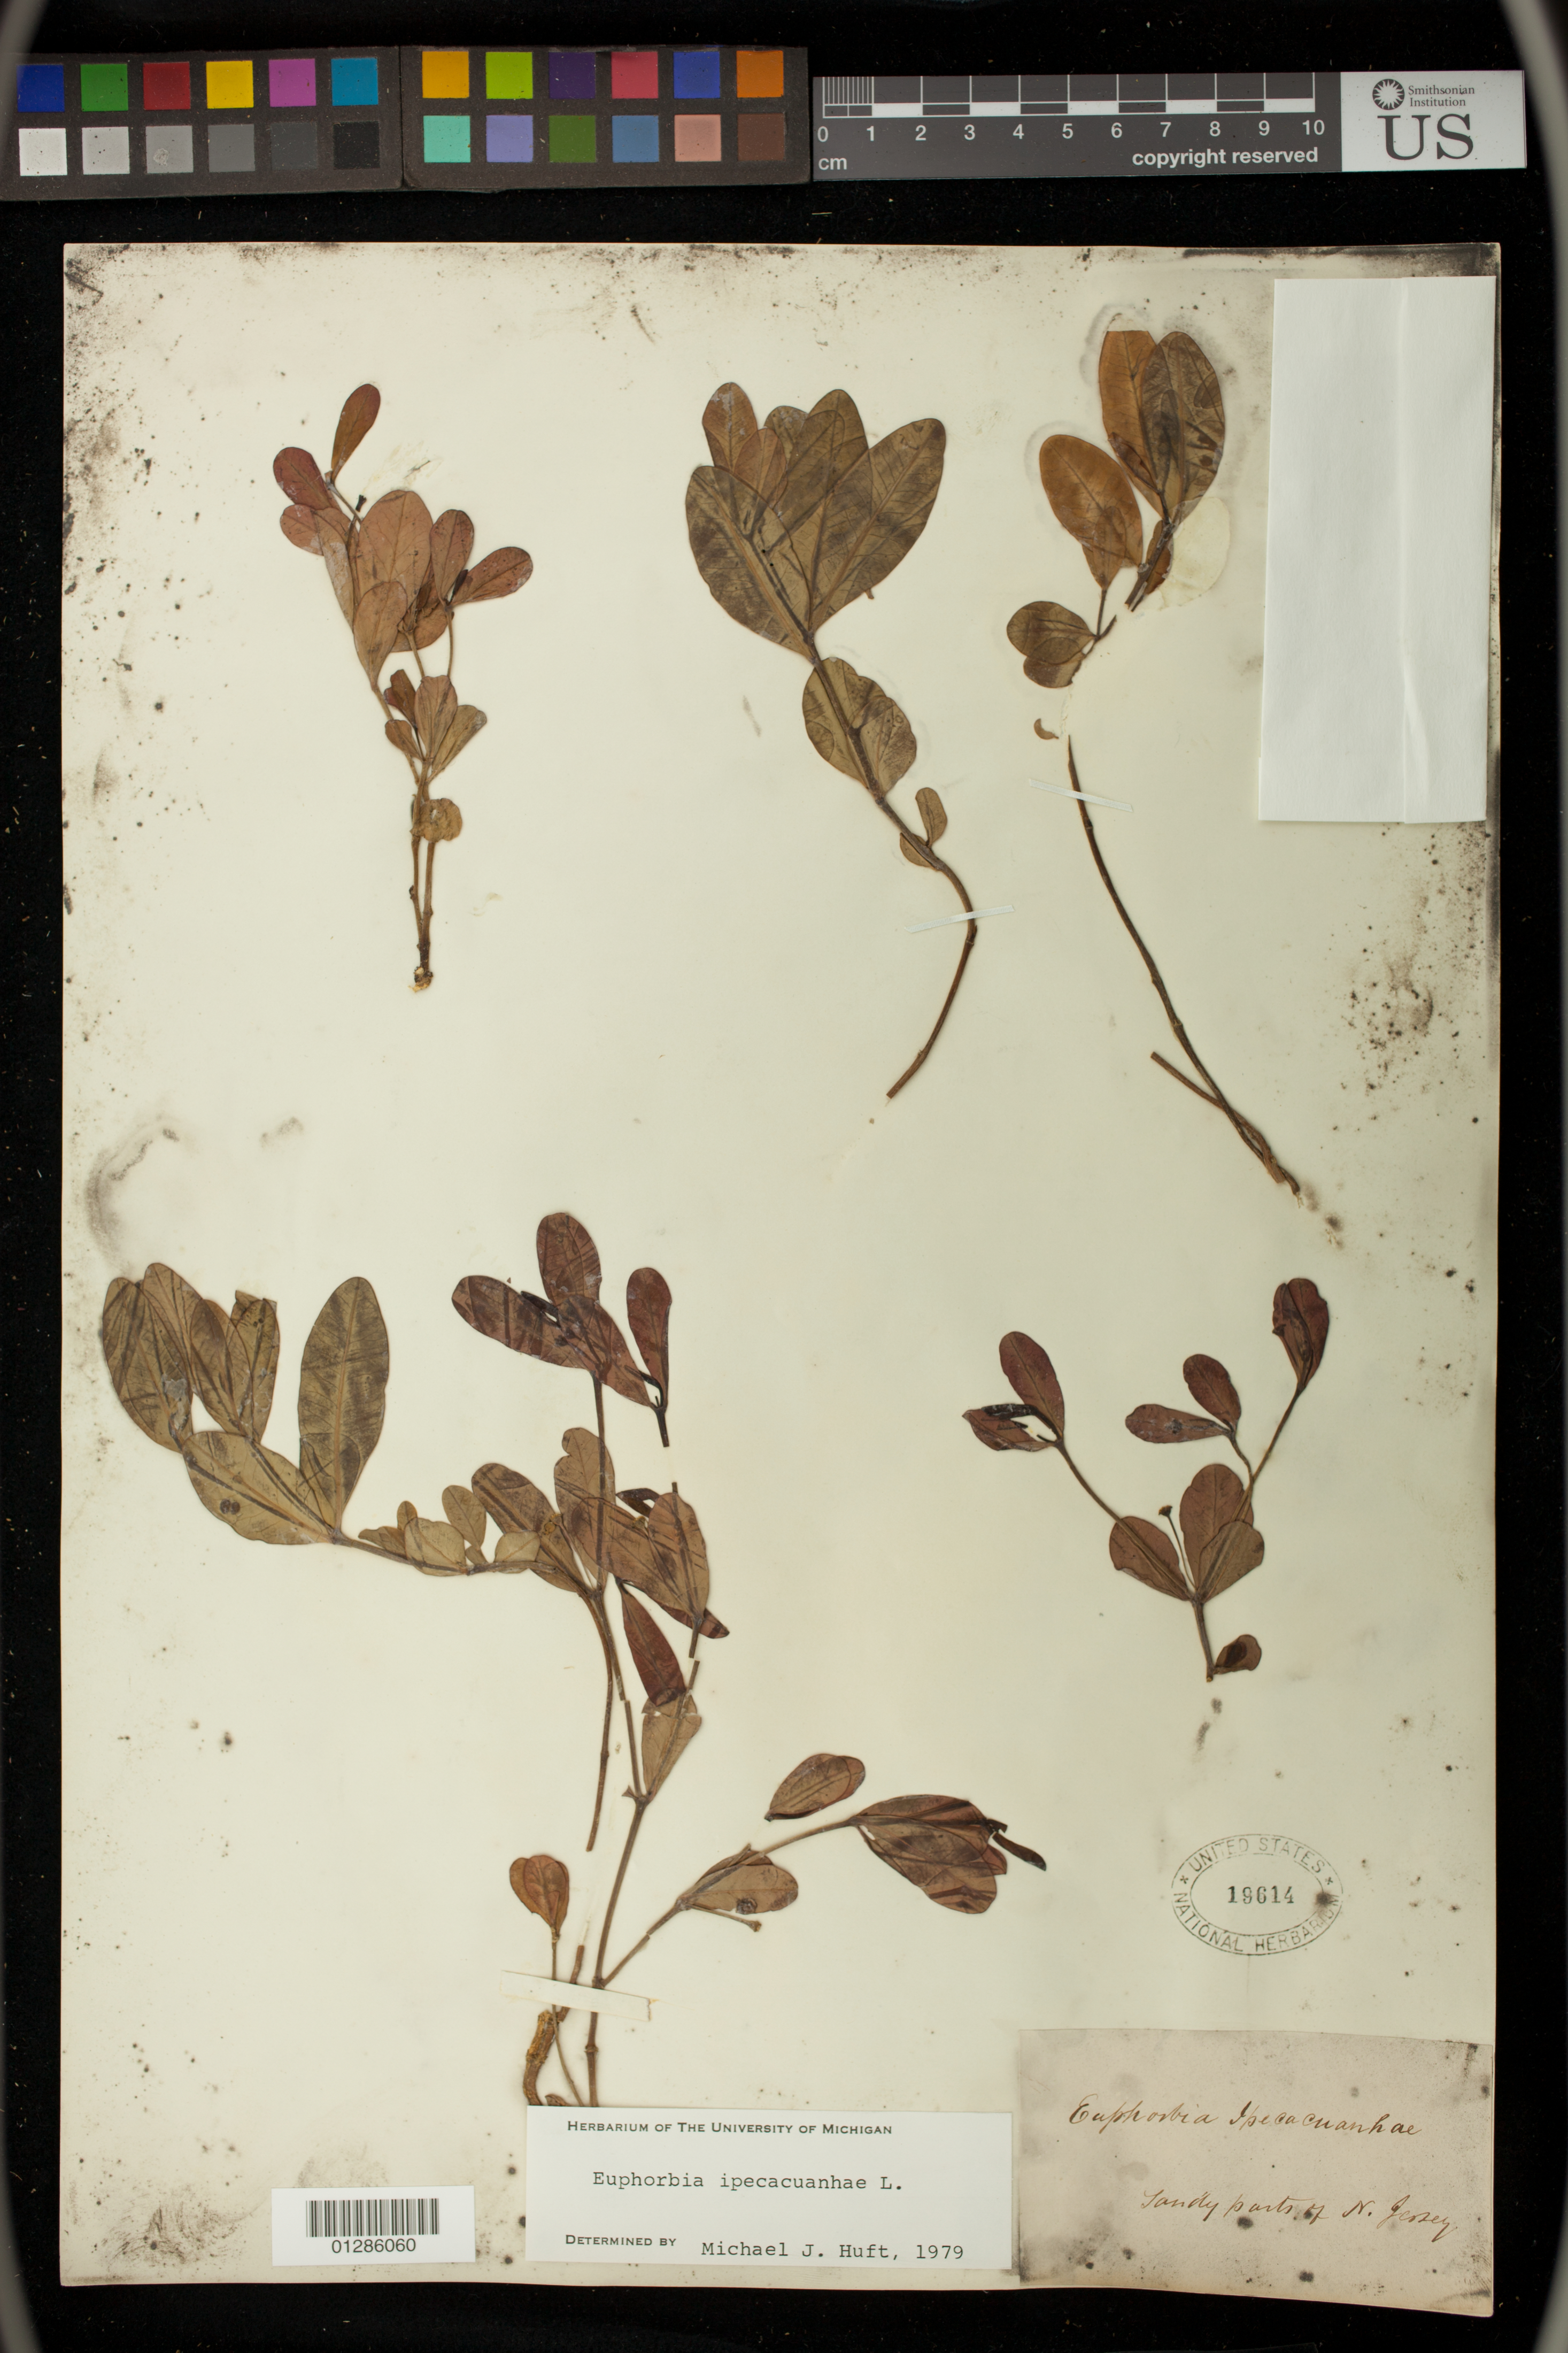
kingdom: Plantae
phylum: Tracheophyta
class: Magnoliopsida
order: Malpighiales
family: Euphorbiaceae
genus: Euphorbia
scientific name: Euphorbia ipecacuanhae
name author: L.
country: United States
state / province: New Jersey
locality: Southern New Jersey.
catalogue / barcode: US 19614